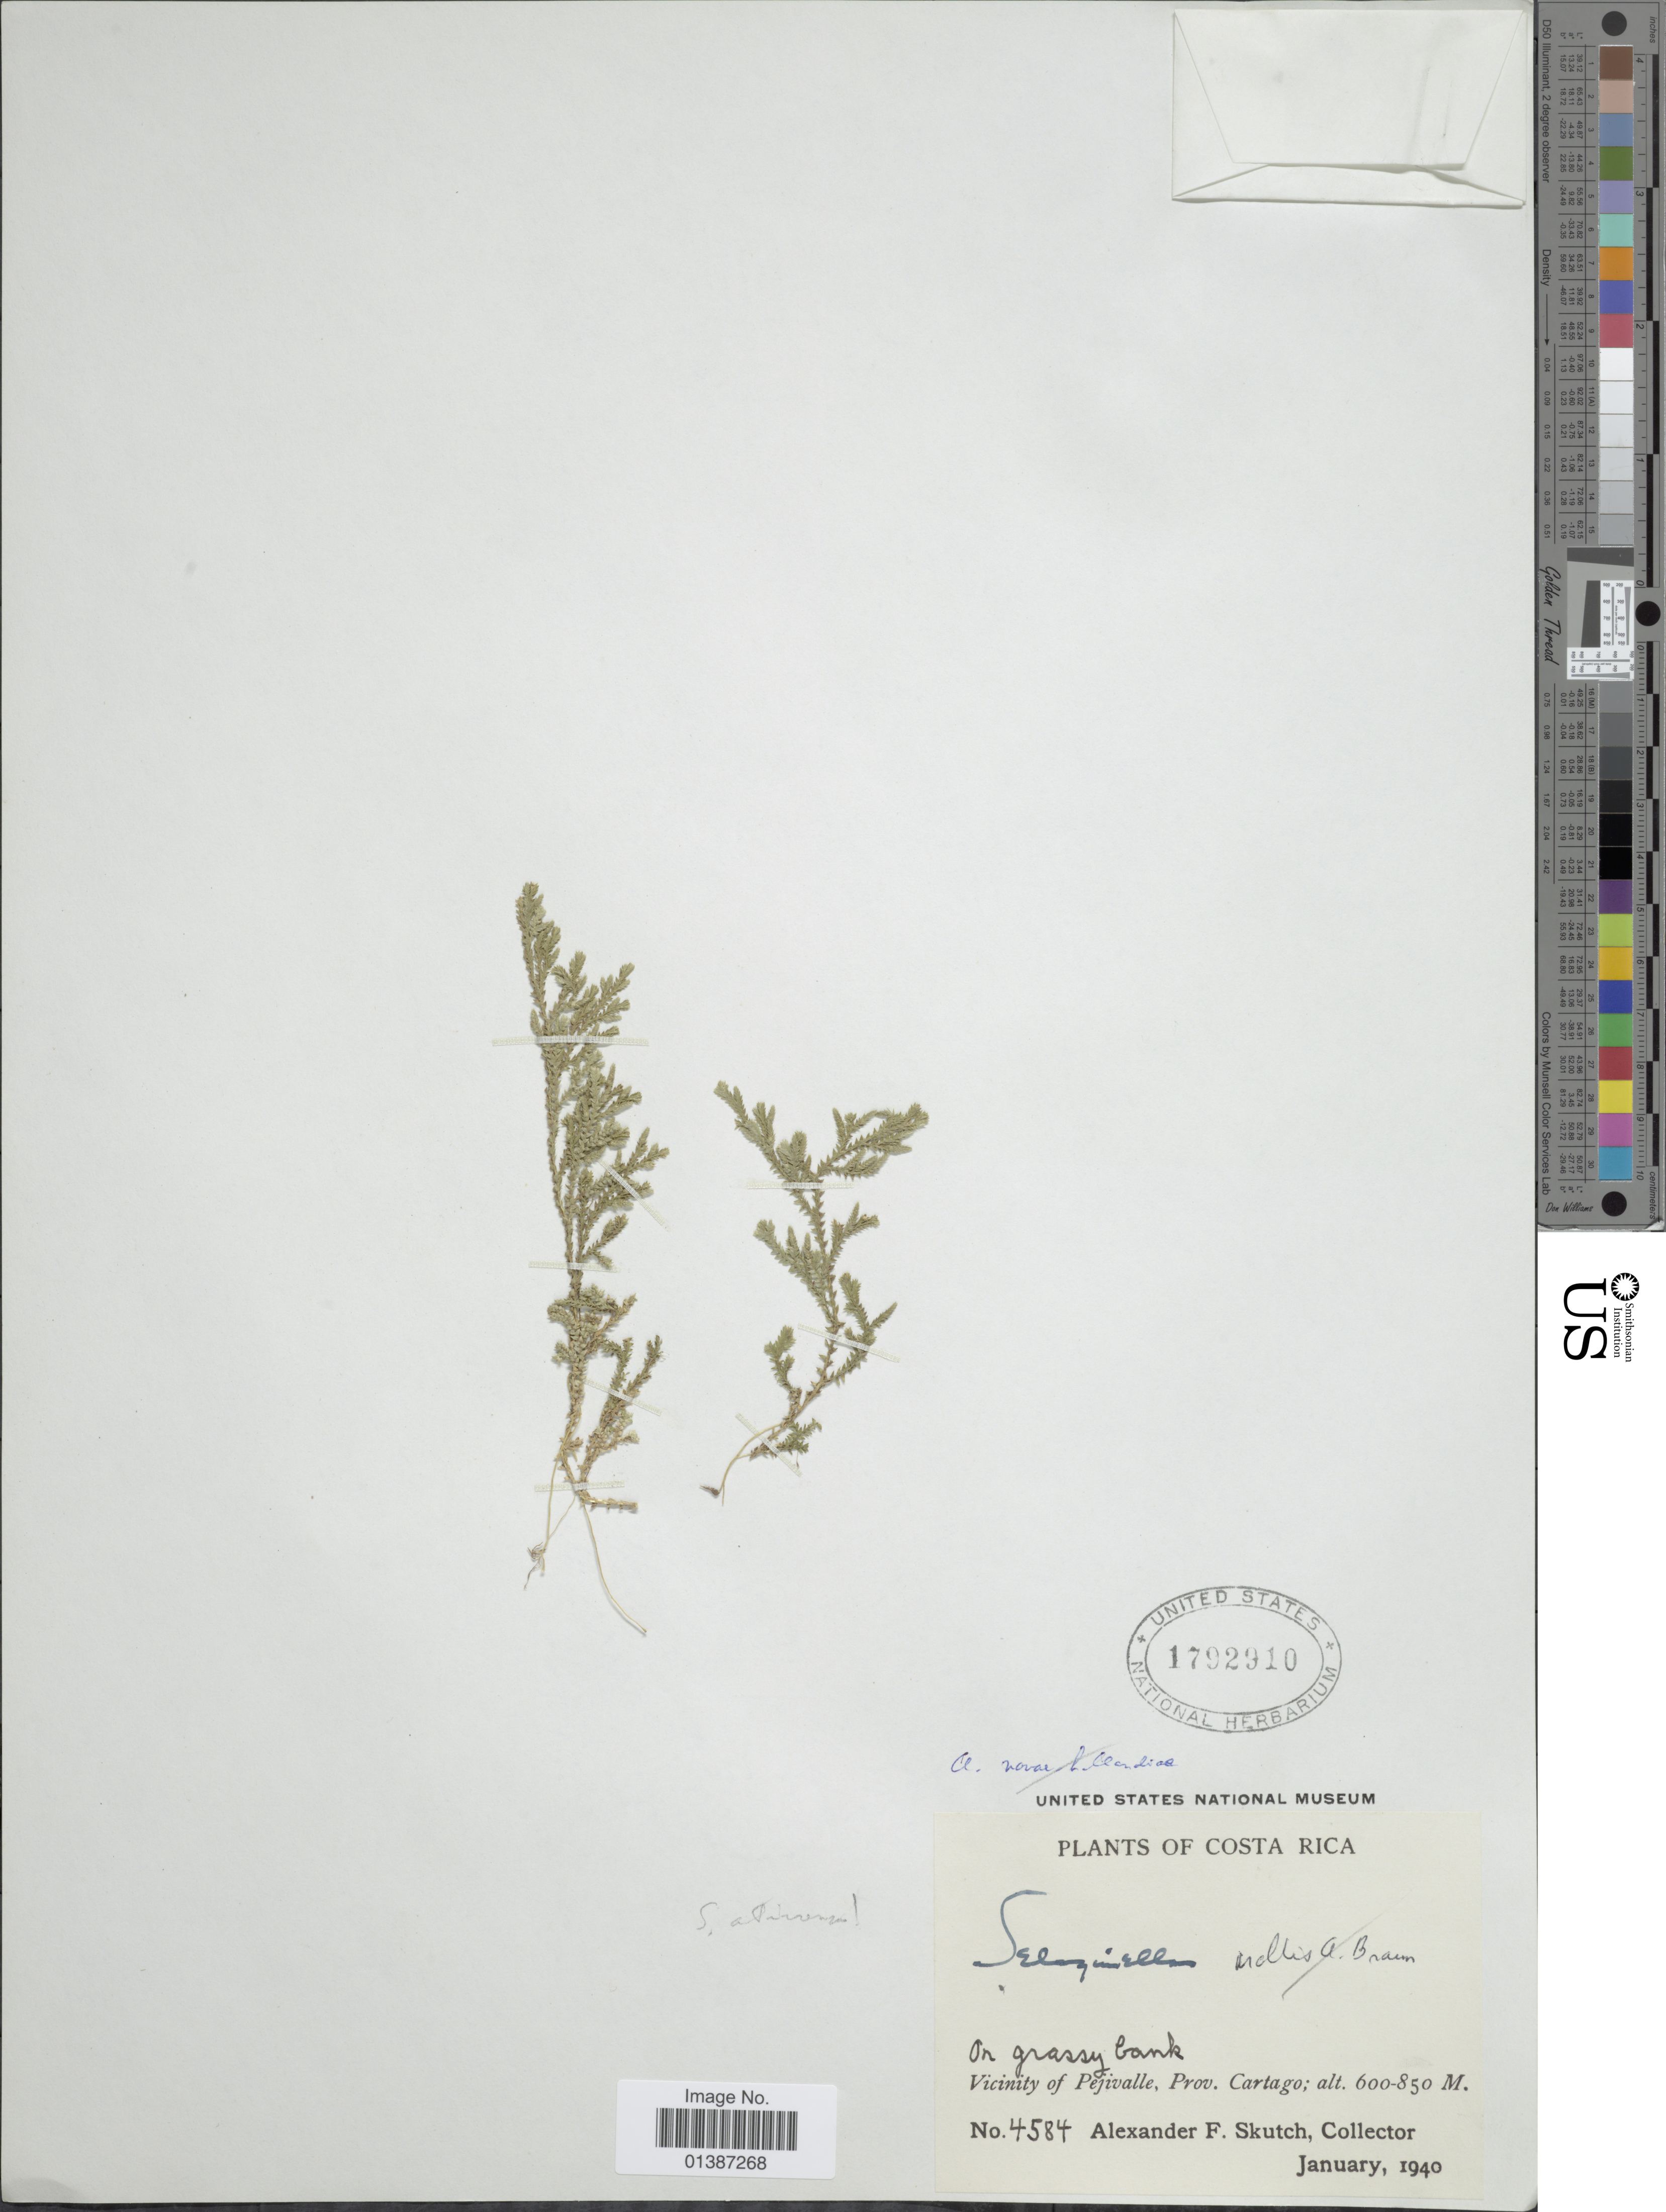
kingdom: Plantae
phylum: Tracheophyta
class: Lycopodiopsida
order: Selaginellales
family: Selaginellaceae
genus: Selaginella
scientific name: Selaginella atirrensis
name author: Hieron. in Engl. & Prantl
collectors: A. F. Skutch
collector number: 4584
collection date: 1940-01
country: Costa Rica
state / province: Cartago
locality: Vicinity of Pejivalle, Prov. Cartago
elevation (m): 600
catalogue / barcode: US 1792910